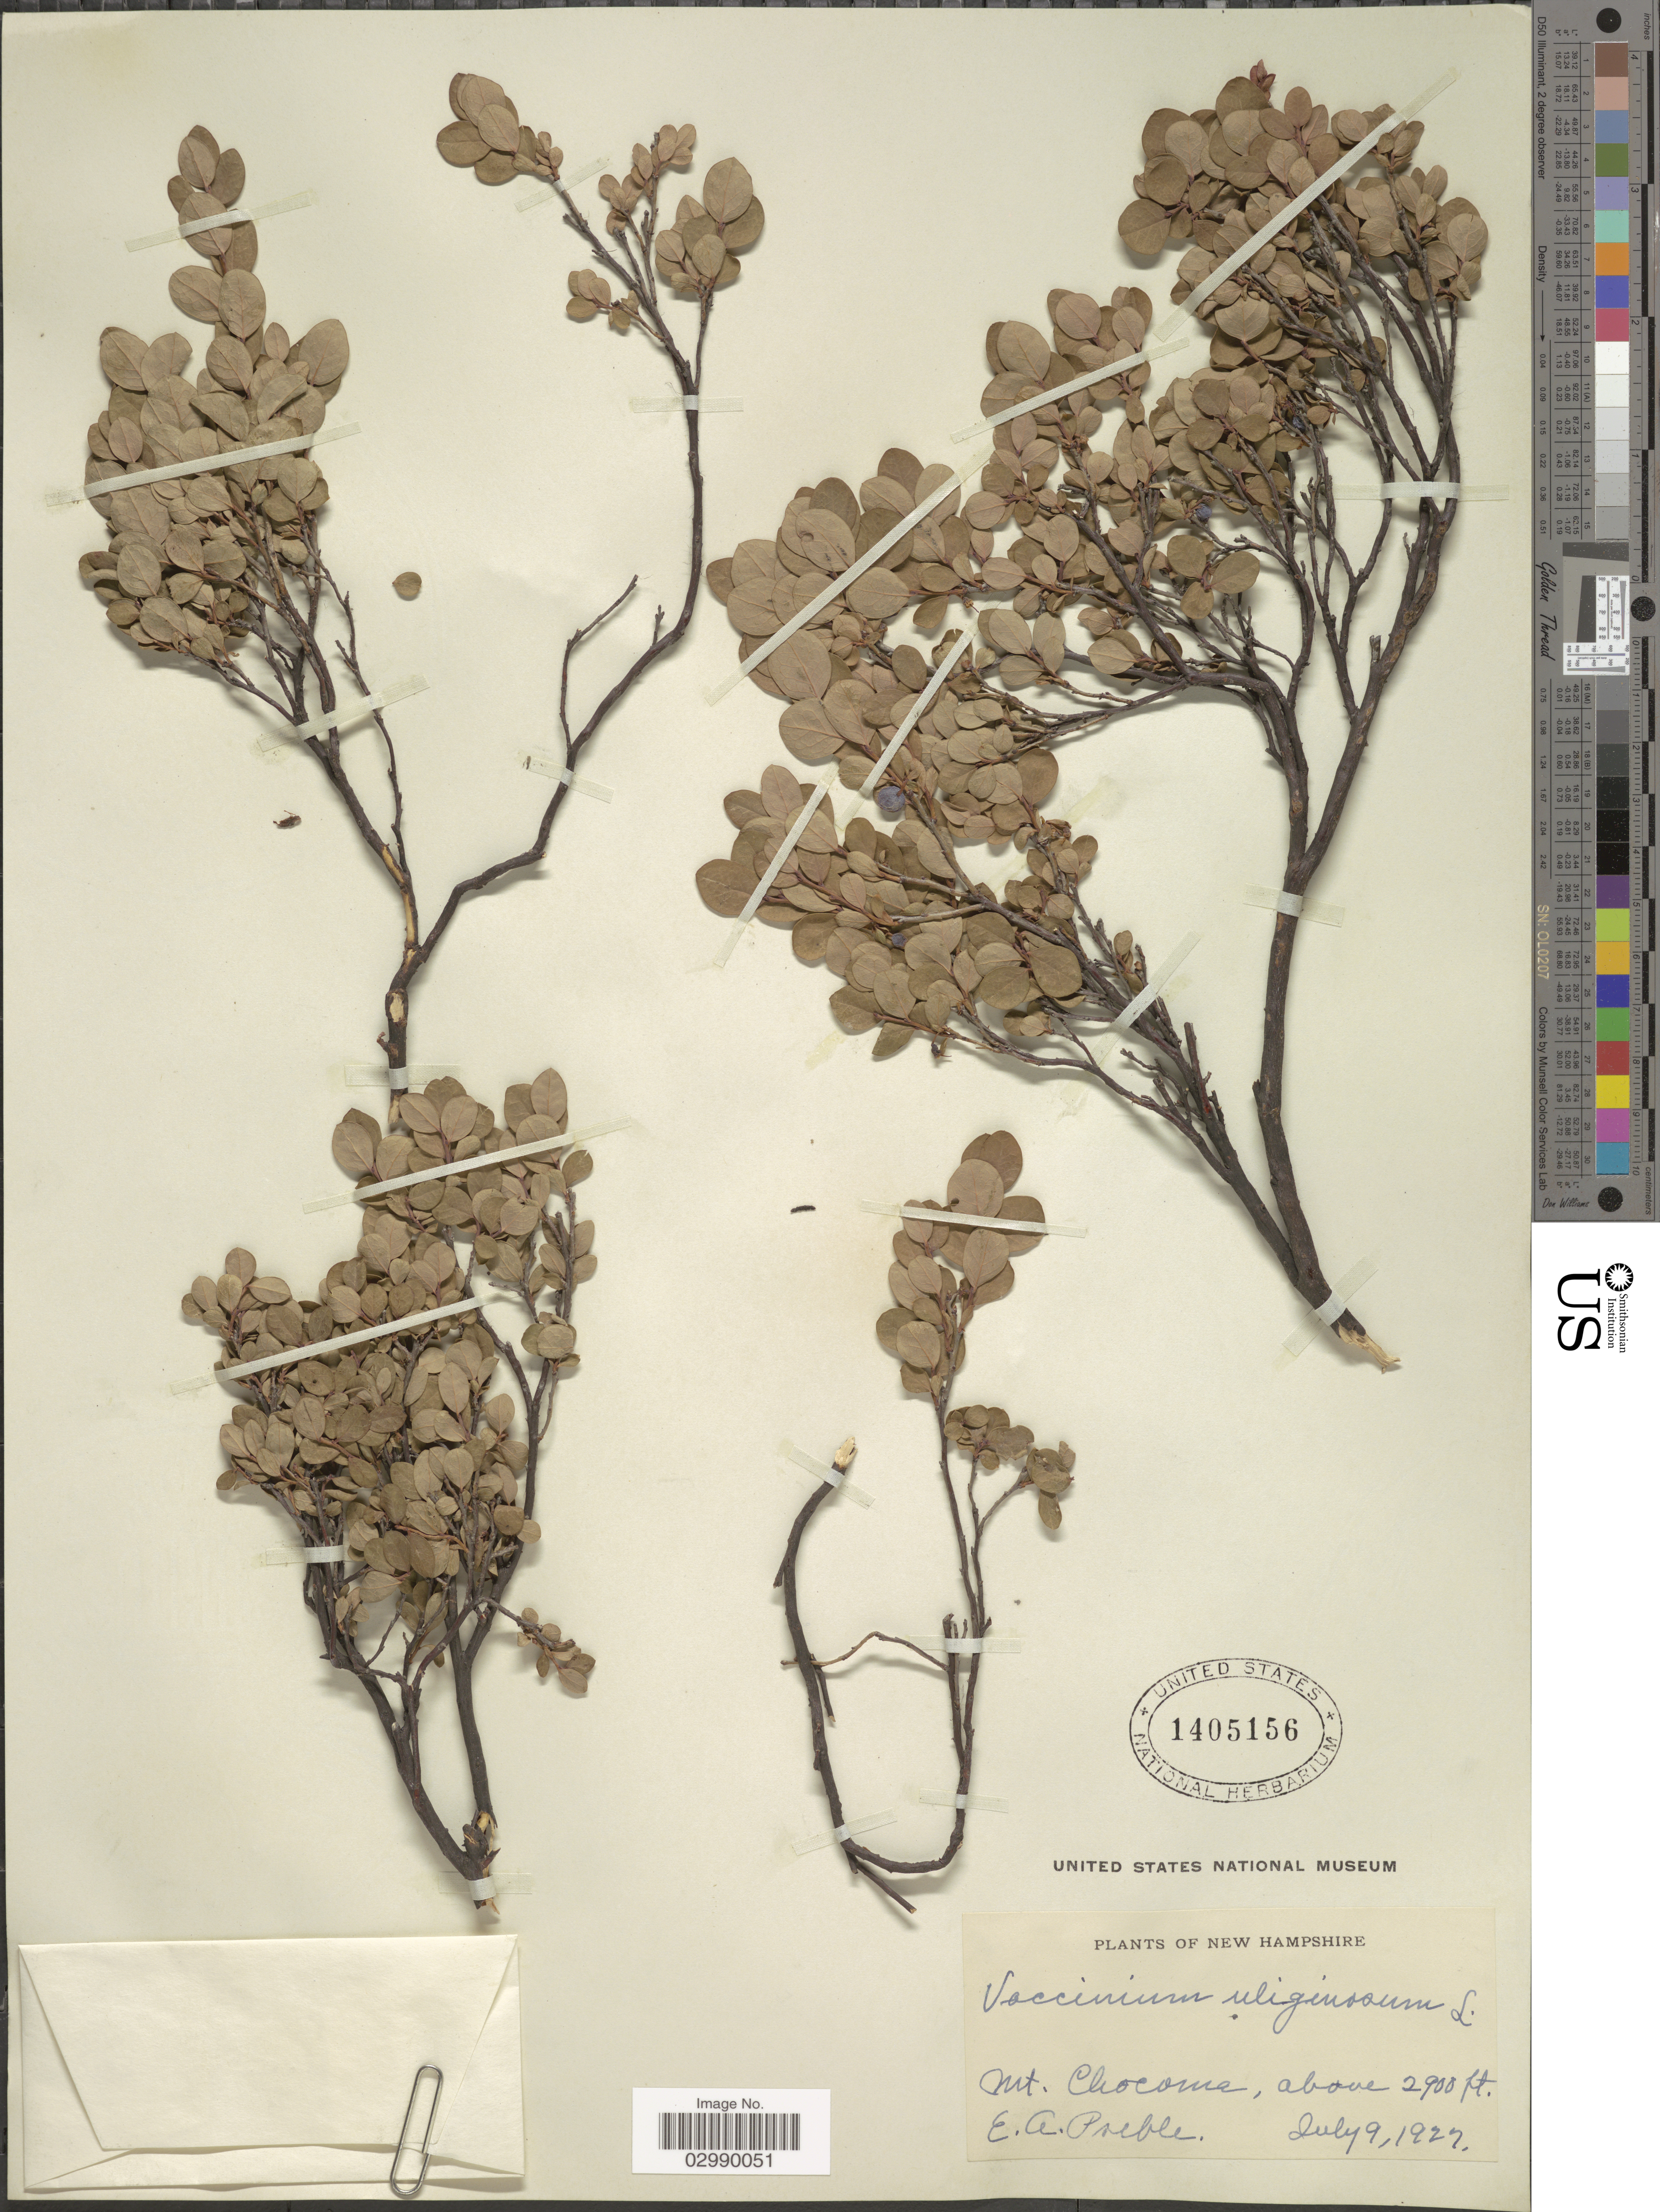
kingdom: Plantae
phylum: Tracheophyta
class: Magnoliopsida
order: Ericales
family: Ericaceae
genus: Vaccinium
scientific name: Vaccinium uliginosum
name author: L.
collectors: E. Preble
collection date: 1927-07-09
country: United States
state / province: New Hampshire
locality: Mt. Chocoma.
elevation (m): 884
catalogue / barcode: US 1405156